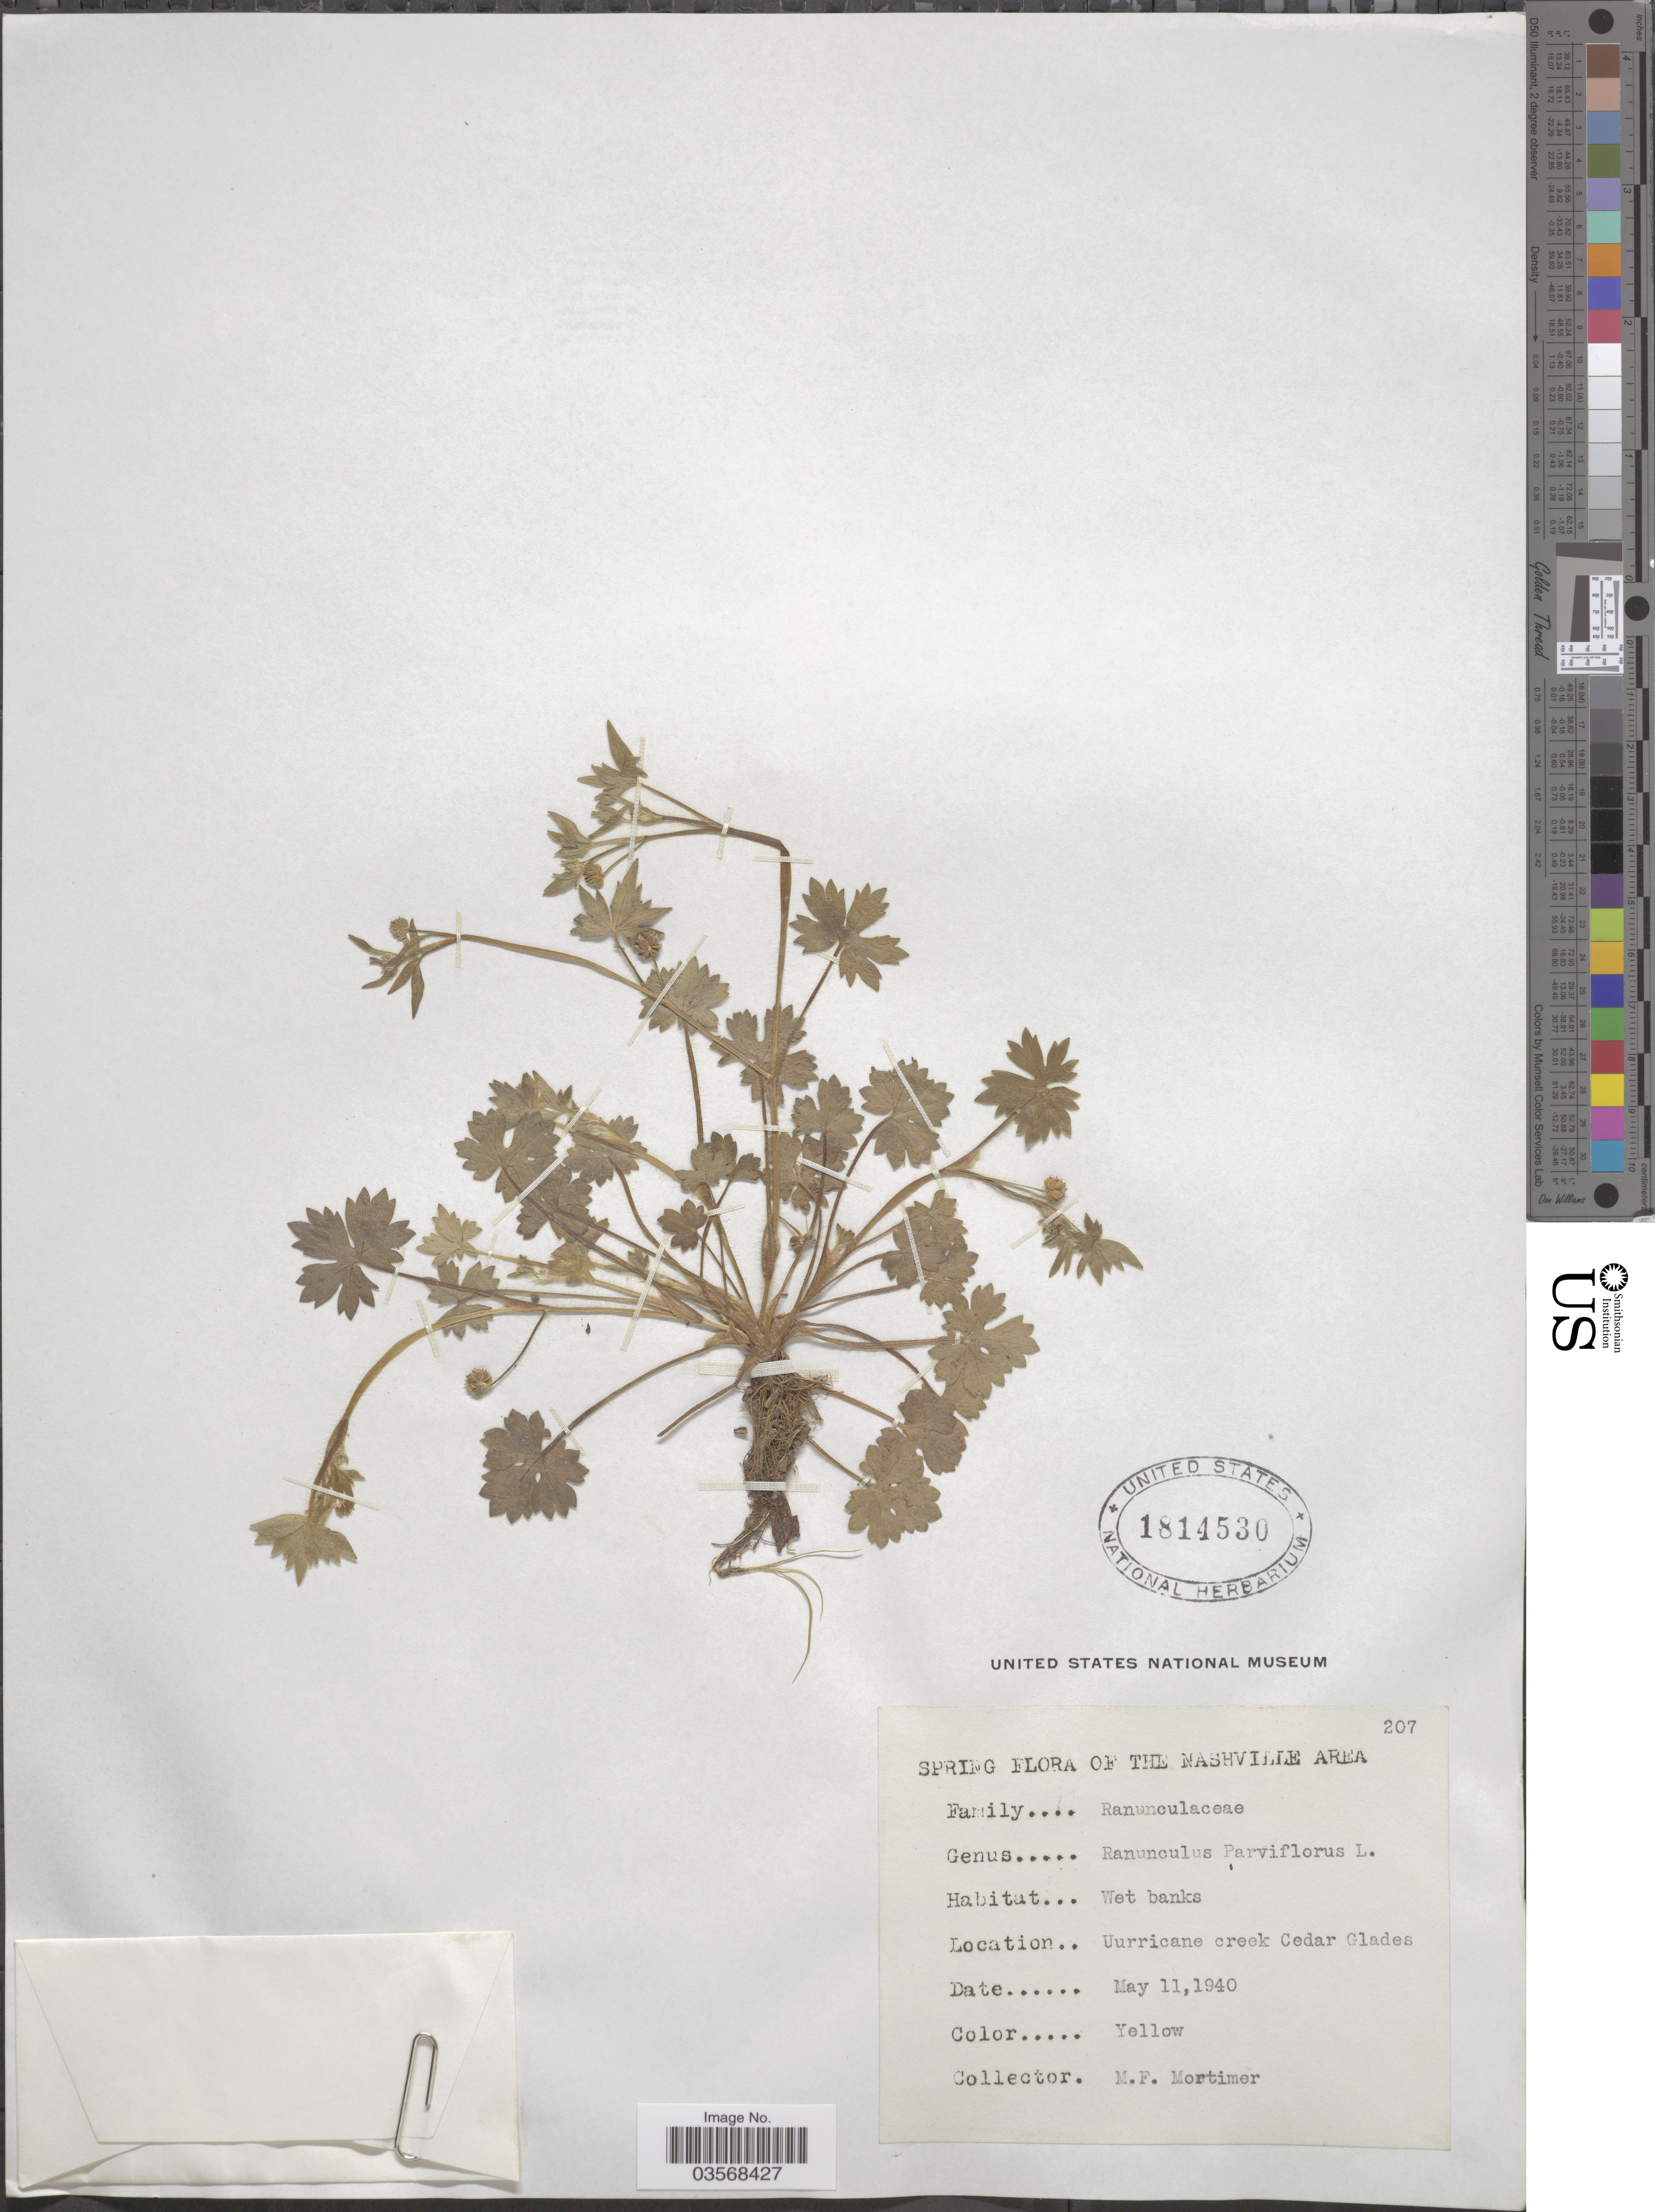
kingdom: Plantae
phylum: Tracheophyta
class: Magnoliopsida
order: Ranunculales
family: Ranunculaceae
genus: Ranunculus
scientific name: Ranunculus parviflorus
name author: L.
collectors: M. Mortimer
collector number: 207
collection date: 1940-05-11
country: United States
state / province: Tennessee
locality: The Nashville Area. Uurricane creek Cedar Glades.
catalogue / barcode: US 1814530